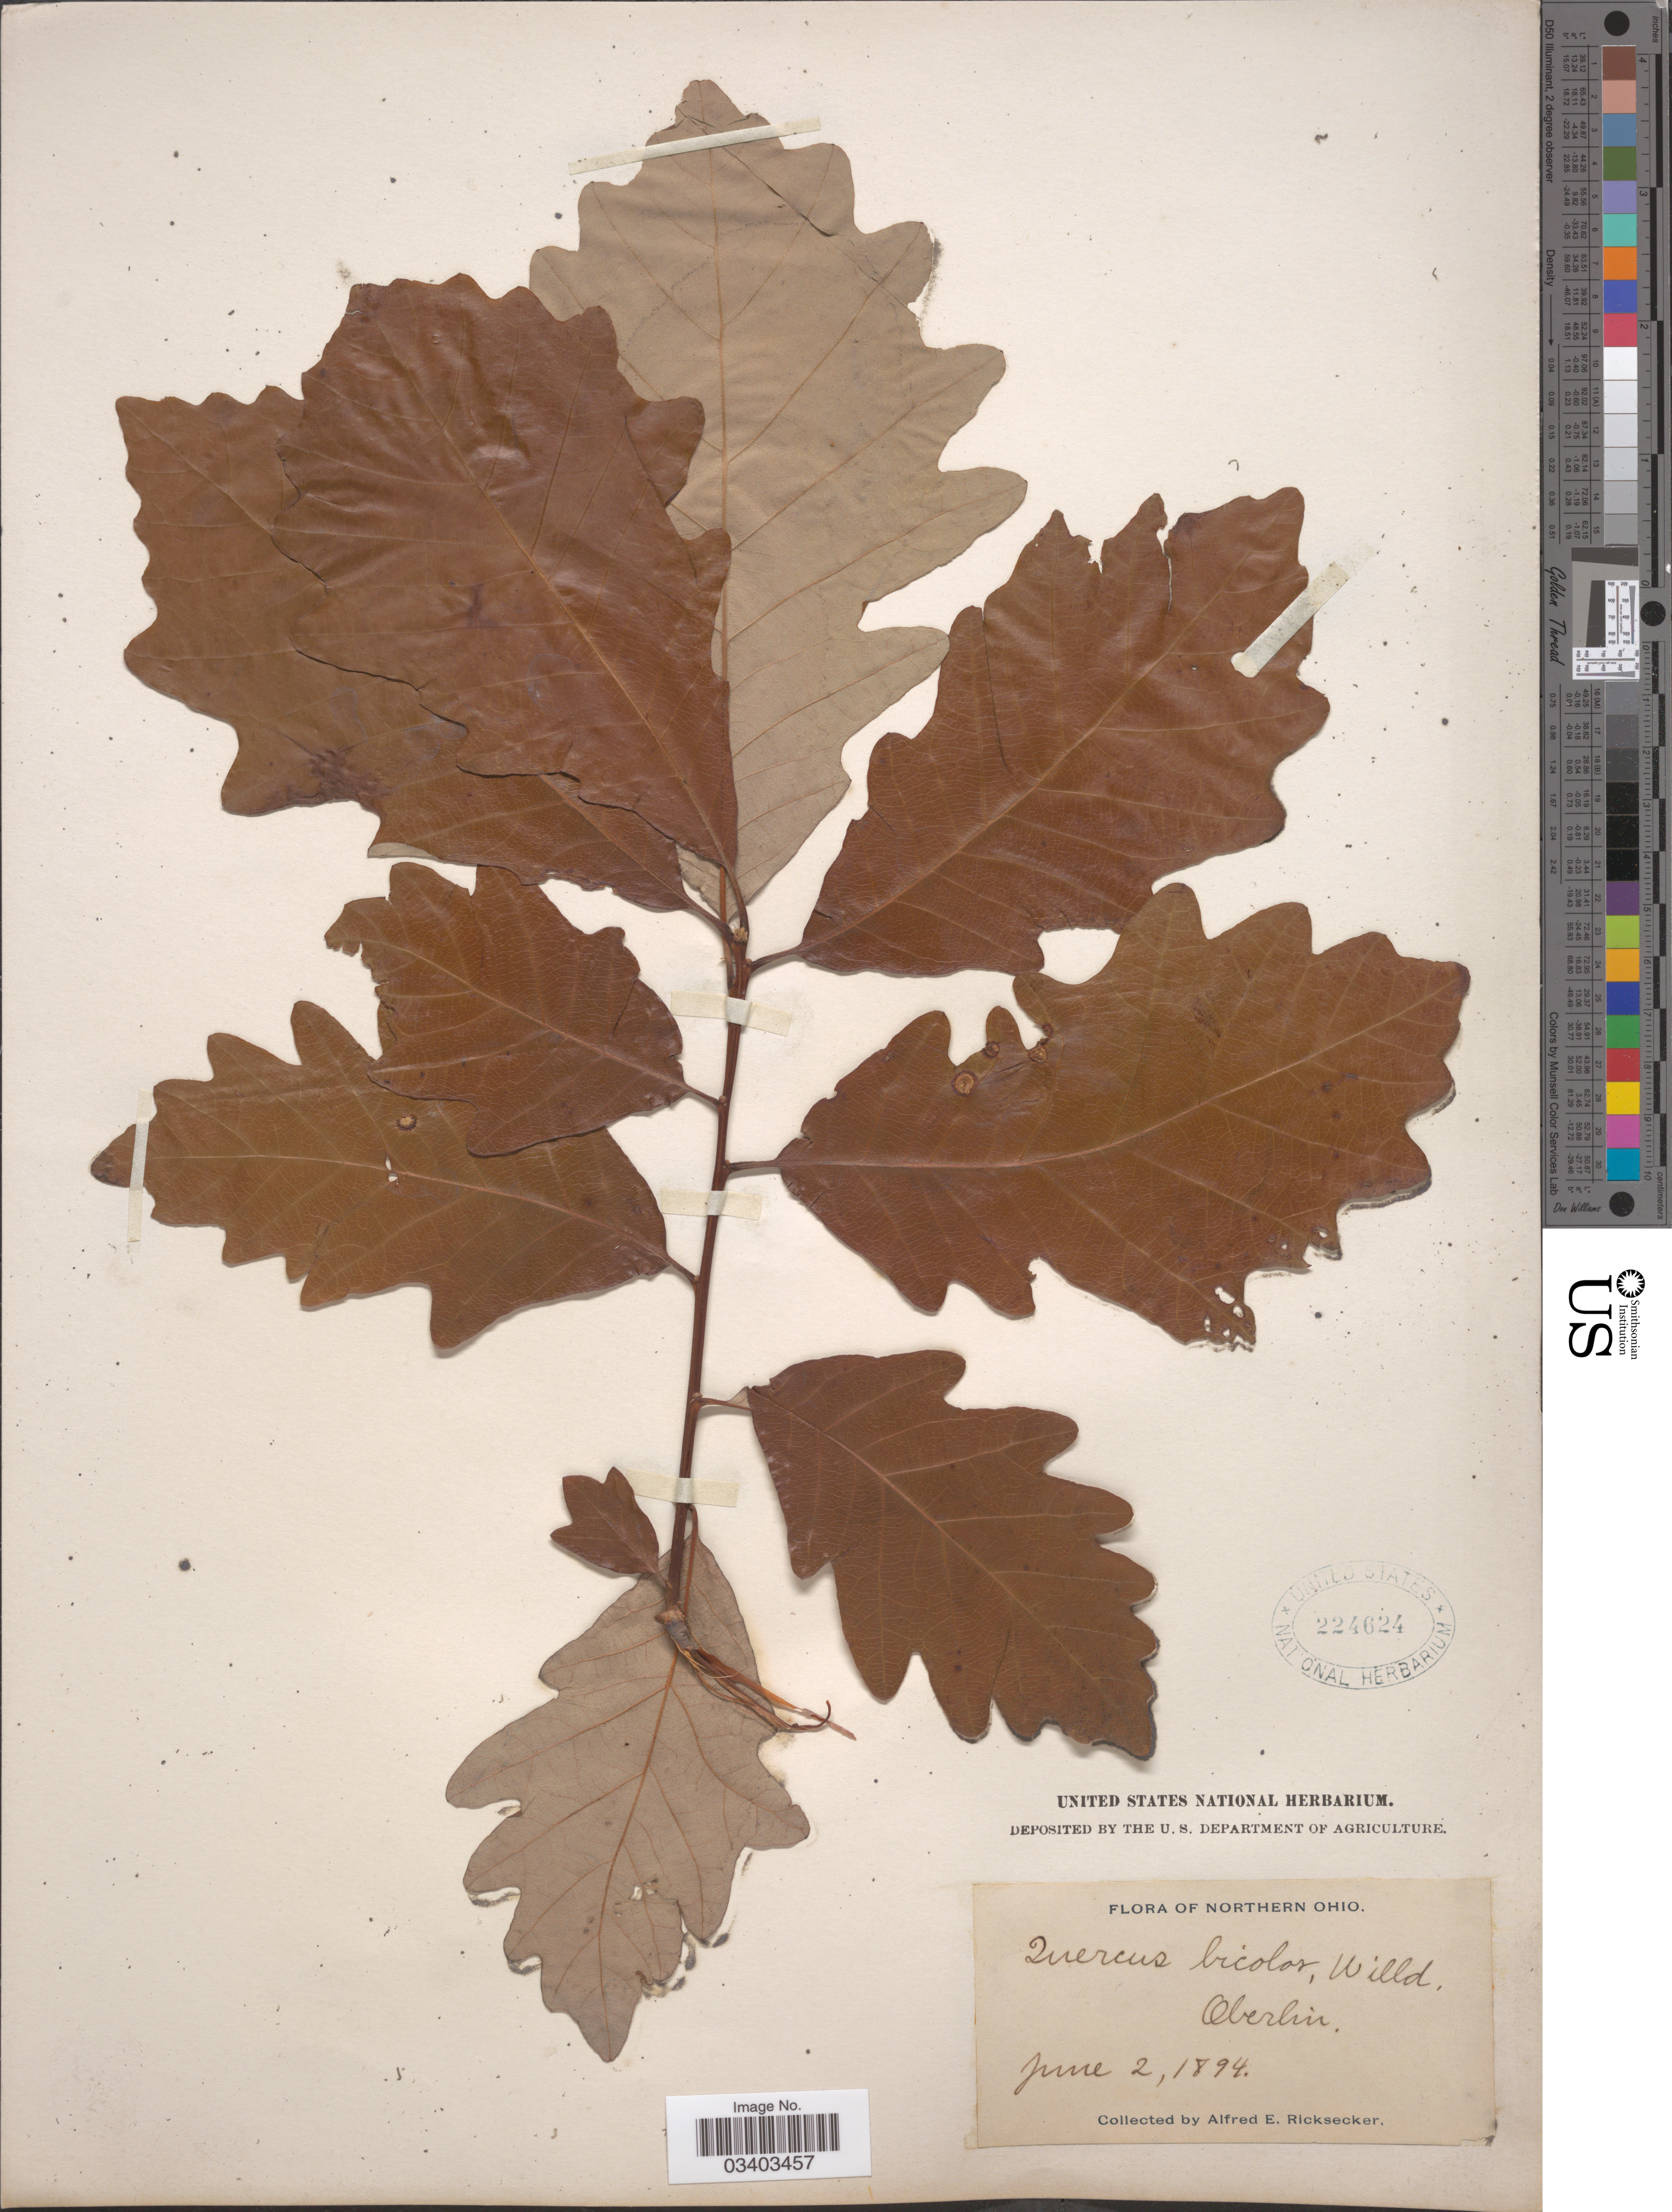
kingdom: Plantae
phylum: Tracheophyta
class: Magnoliopsida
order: Fagales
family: Fagaceae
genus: Quercus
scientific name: Quercus bicolor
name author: Willd.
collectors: A. E. Ricksecker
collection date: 1894-06-02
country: United States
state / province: Ohio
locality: Northern Ohio. Oberlin.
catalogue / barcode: US 224624